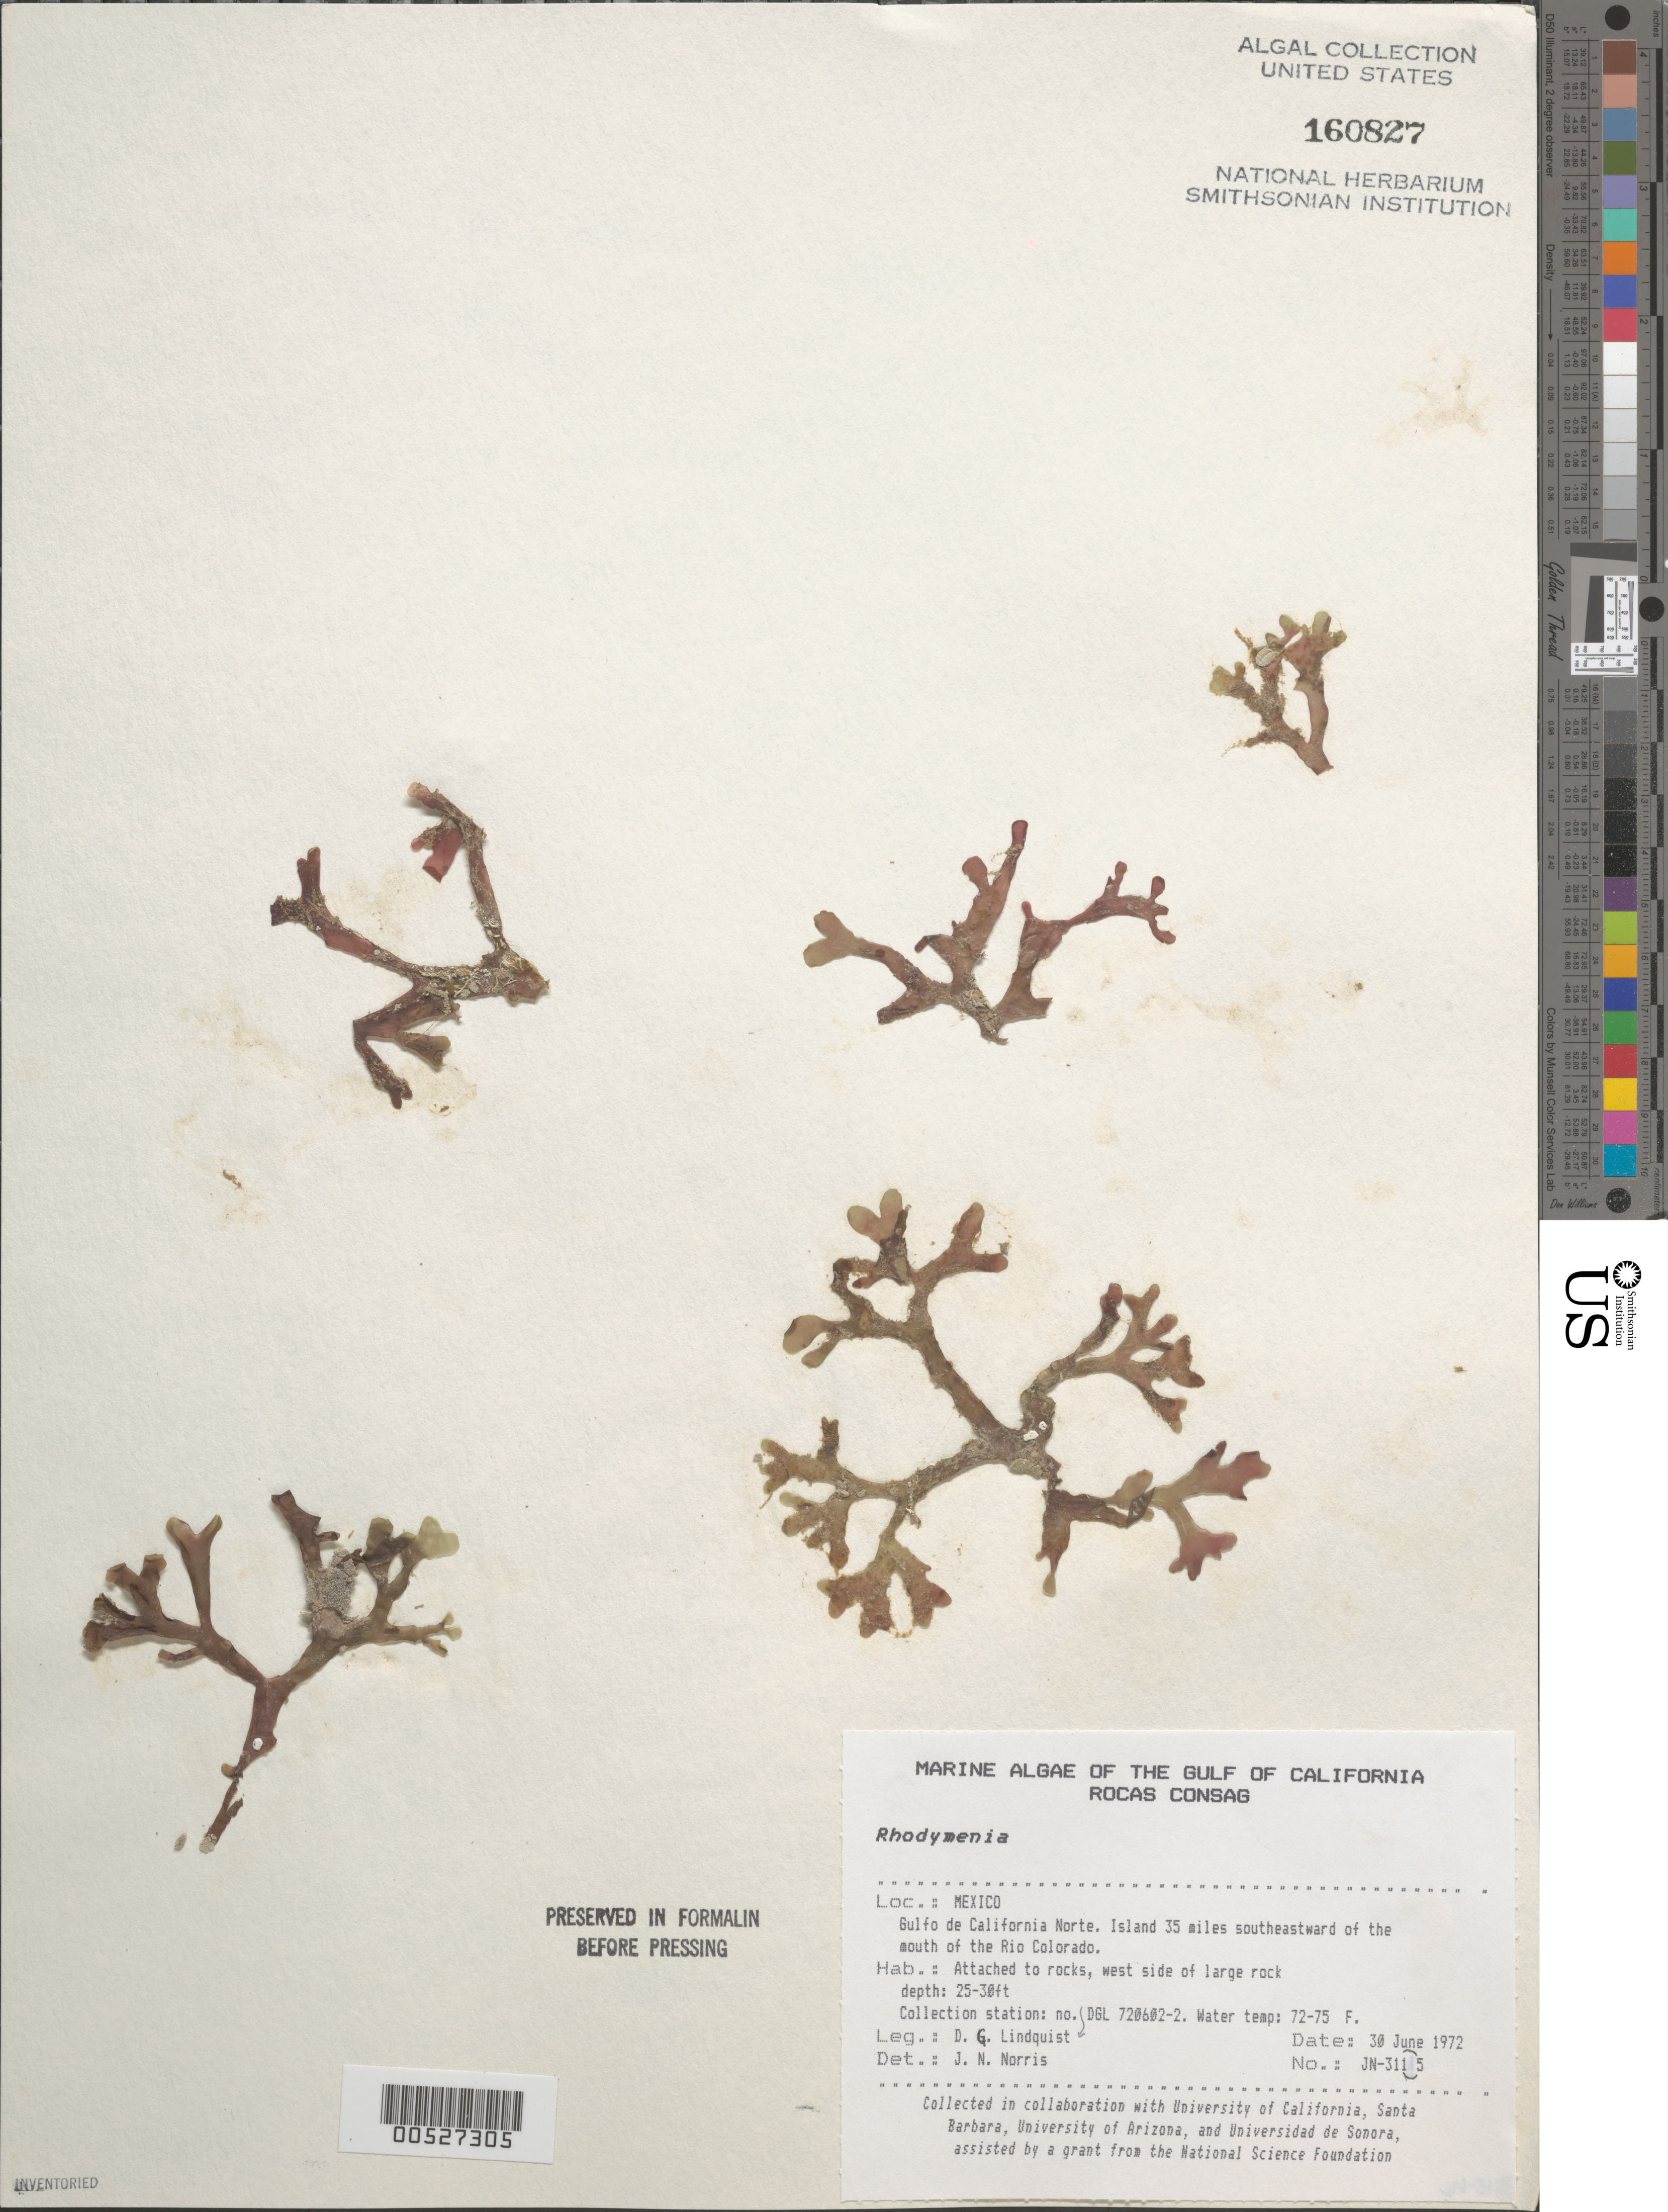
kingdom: Plantae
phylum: Rhodophyta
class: Florideophyceae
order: Rhodymeniales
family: Rhodymeniaceae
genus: Rhodymenia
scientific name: Rhodymenia sp.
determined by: Norris, James N.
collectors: D. Lindquist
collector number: JN-3115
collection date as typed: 30 Jun 1972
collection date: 1972-06-30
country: Mexico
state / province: Baja California Norte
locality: Rocas Consag, 35 miles southeast of Rio Colorado mouth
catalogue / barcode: US 160827